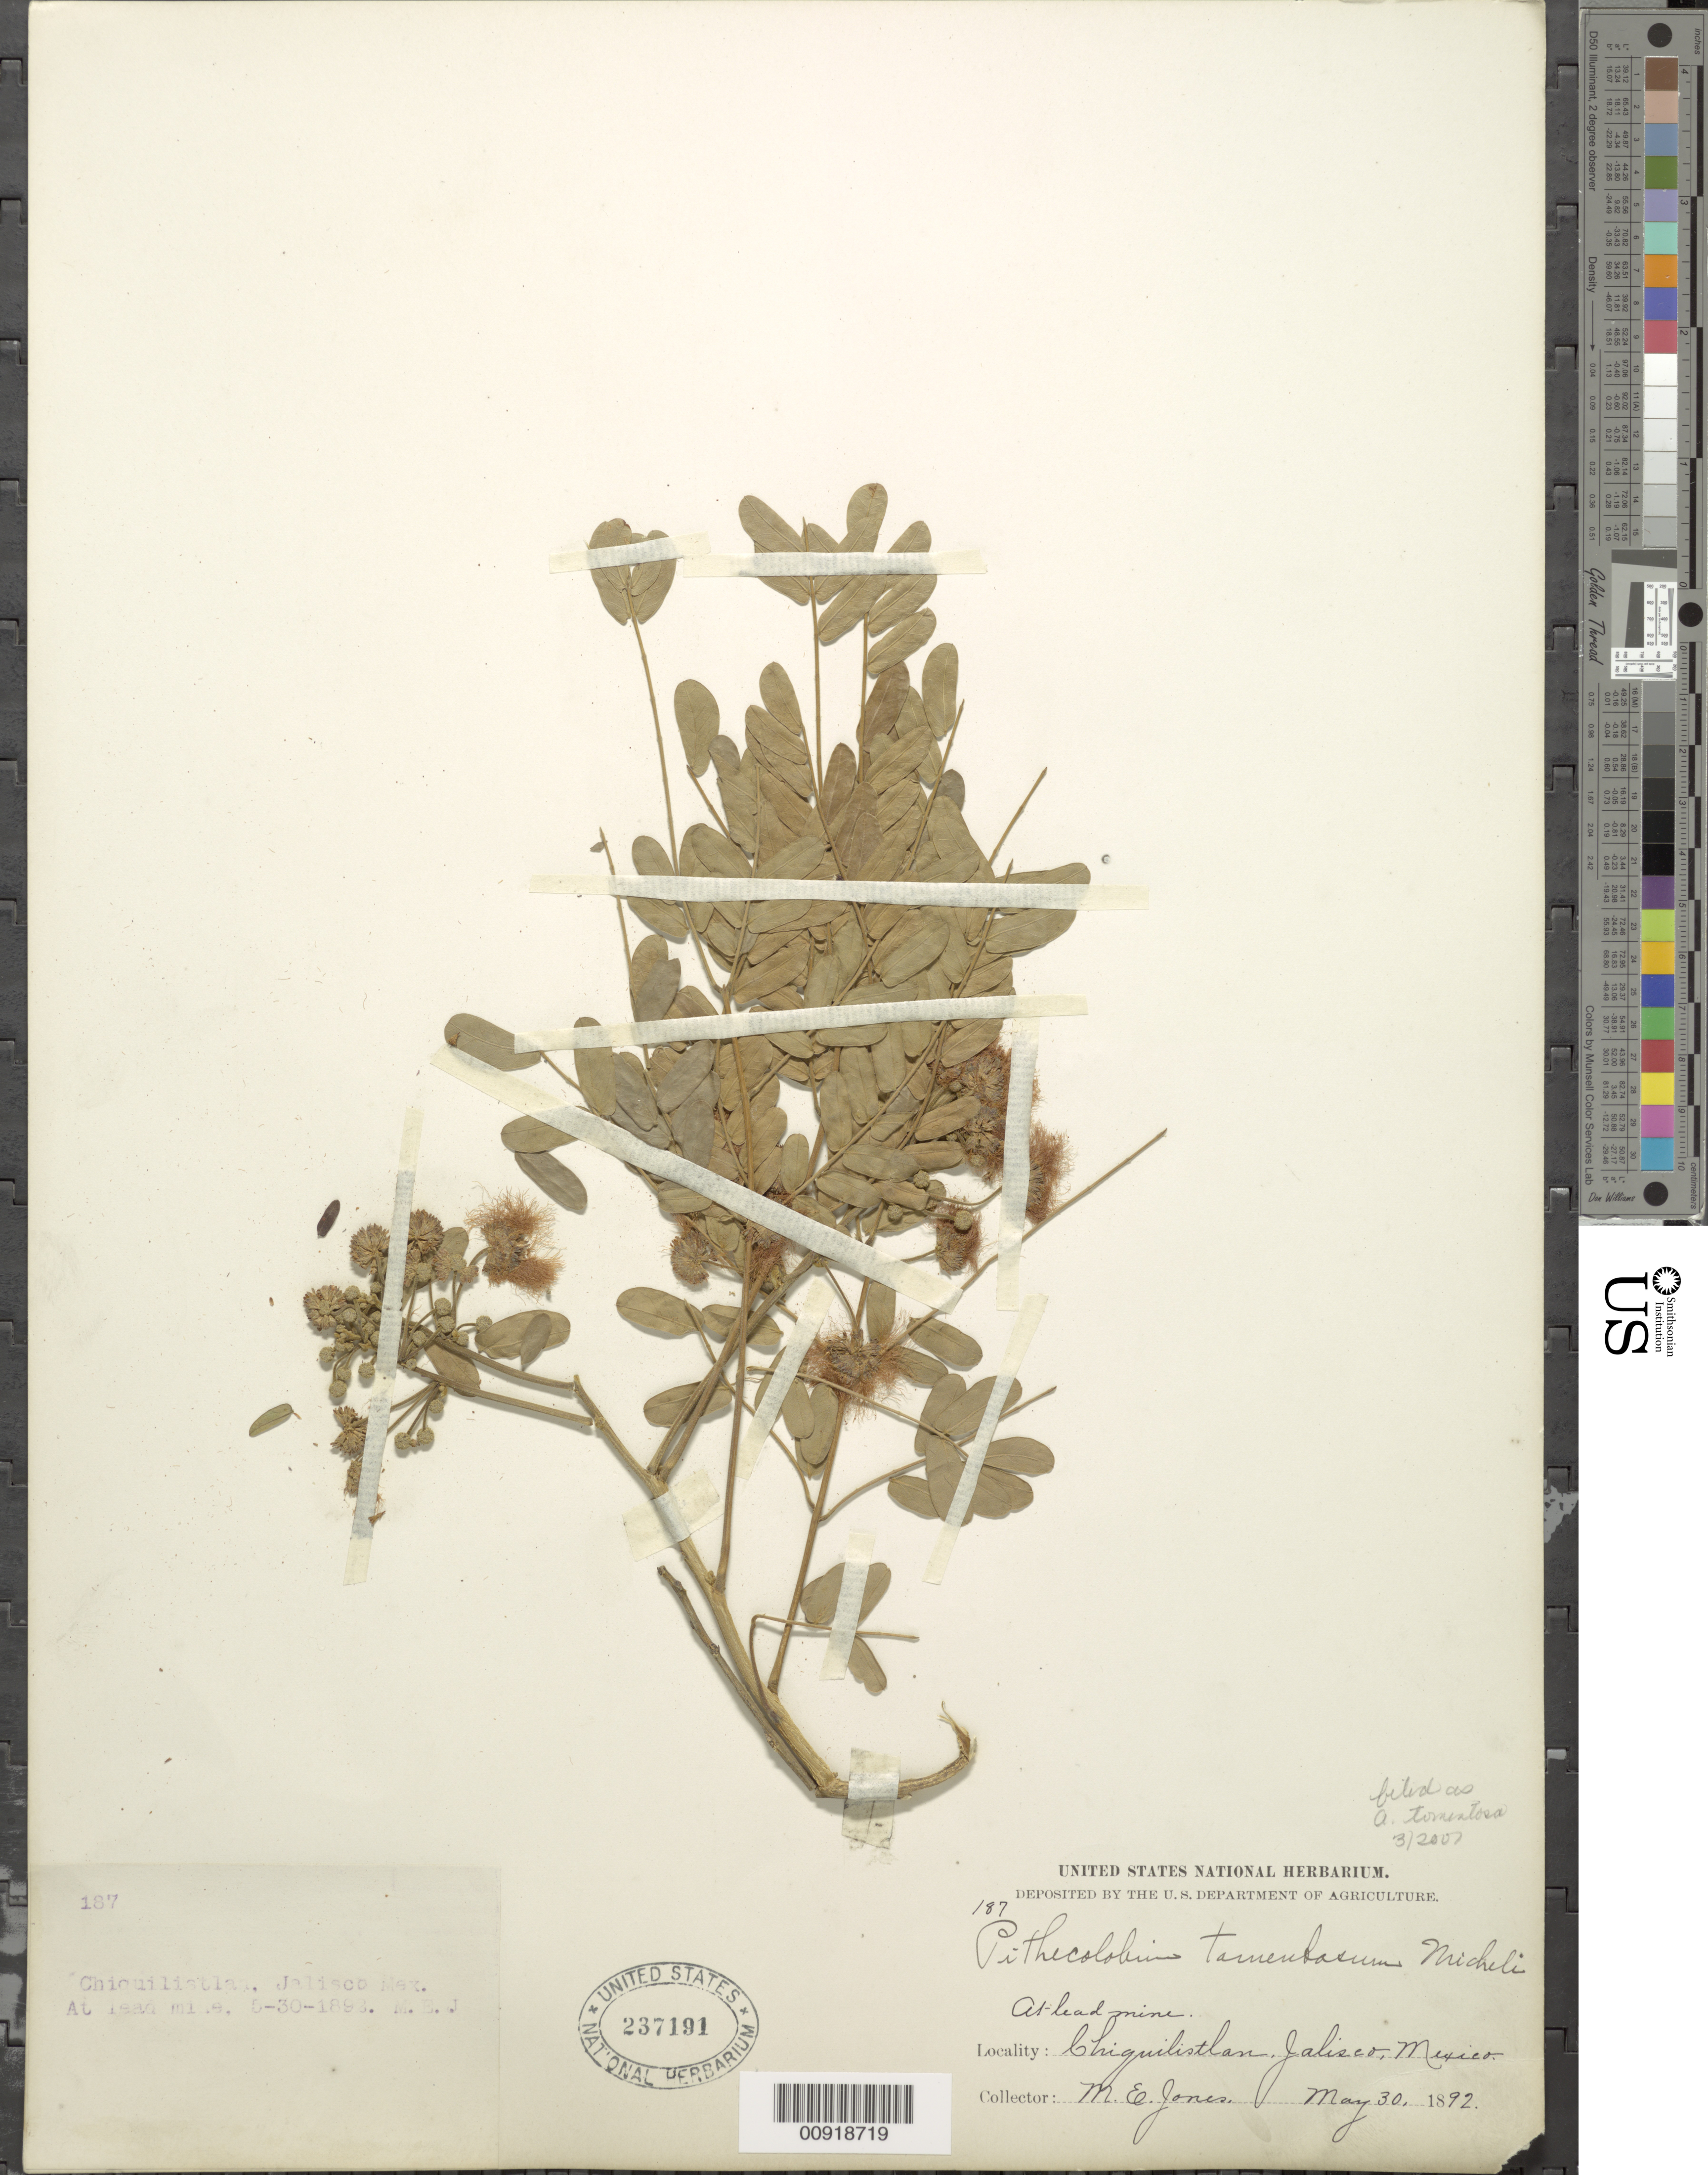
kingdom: Plantae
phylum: Tracheophyta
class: Magnoliopsida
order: Fabales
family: Fabaceae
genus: Pseudalbizzia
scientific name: Pseudalbizzia tomentosa var. tomentosa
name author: (Micheli) Koenen & Duno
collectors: M. E. Jones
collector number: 187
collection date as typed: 30 May 1892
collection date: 1892-05-30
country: Mexico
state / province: Jalisco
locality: At lead mine, Chiquilistlan, Jalisco.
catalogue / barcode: US 237191